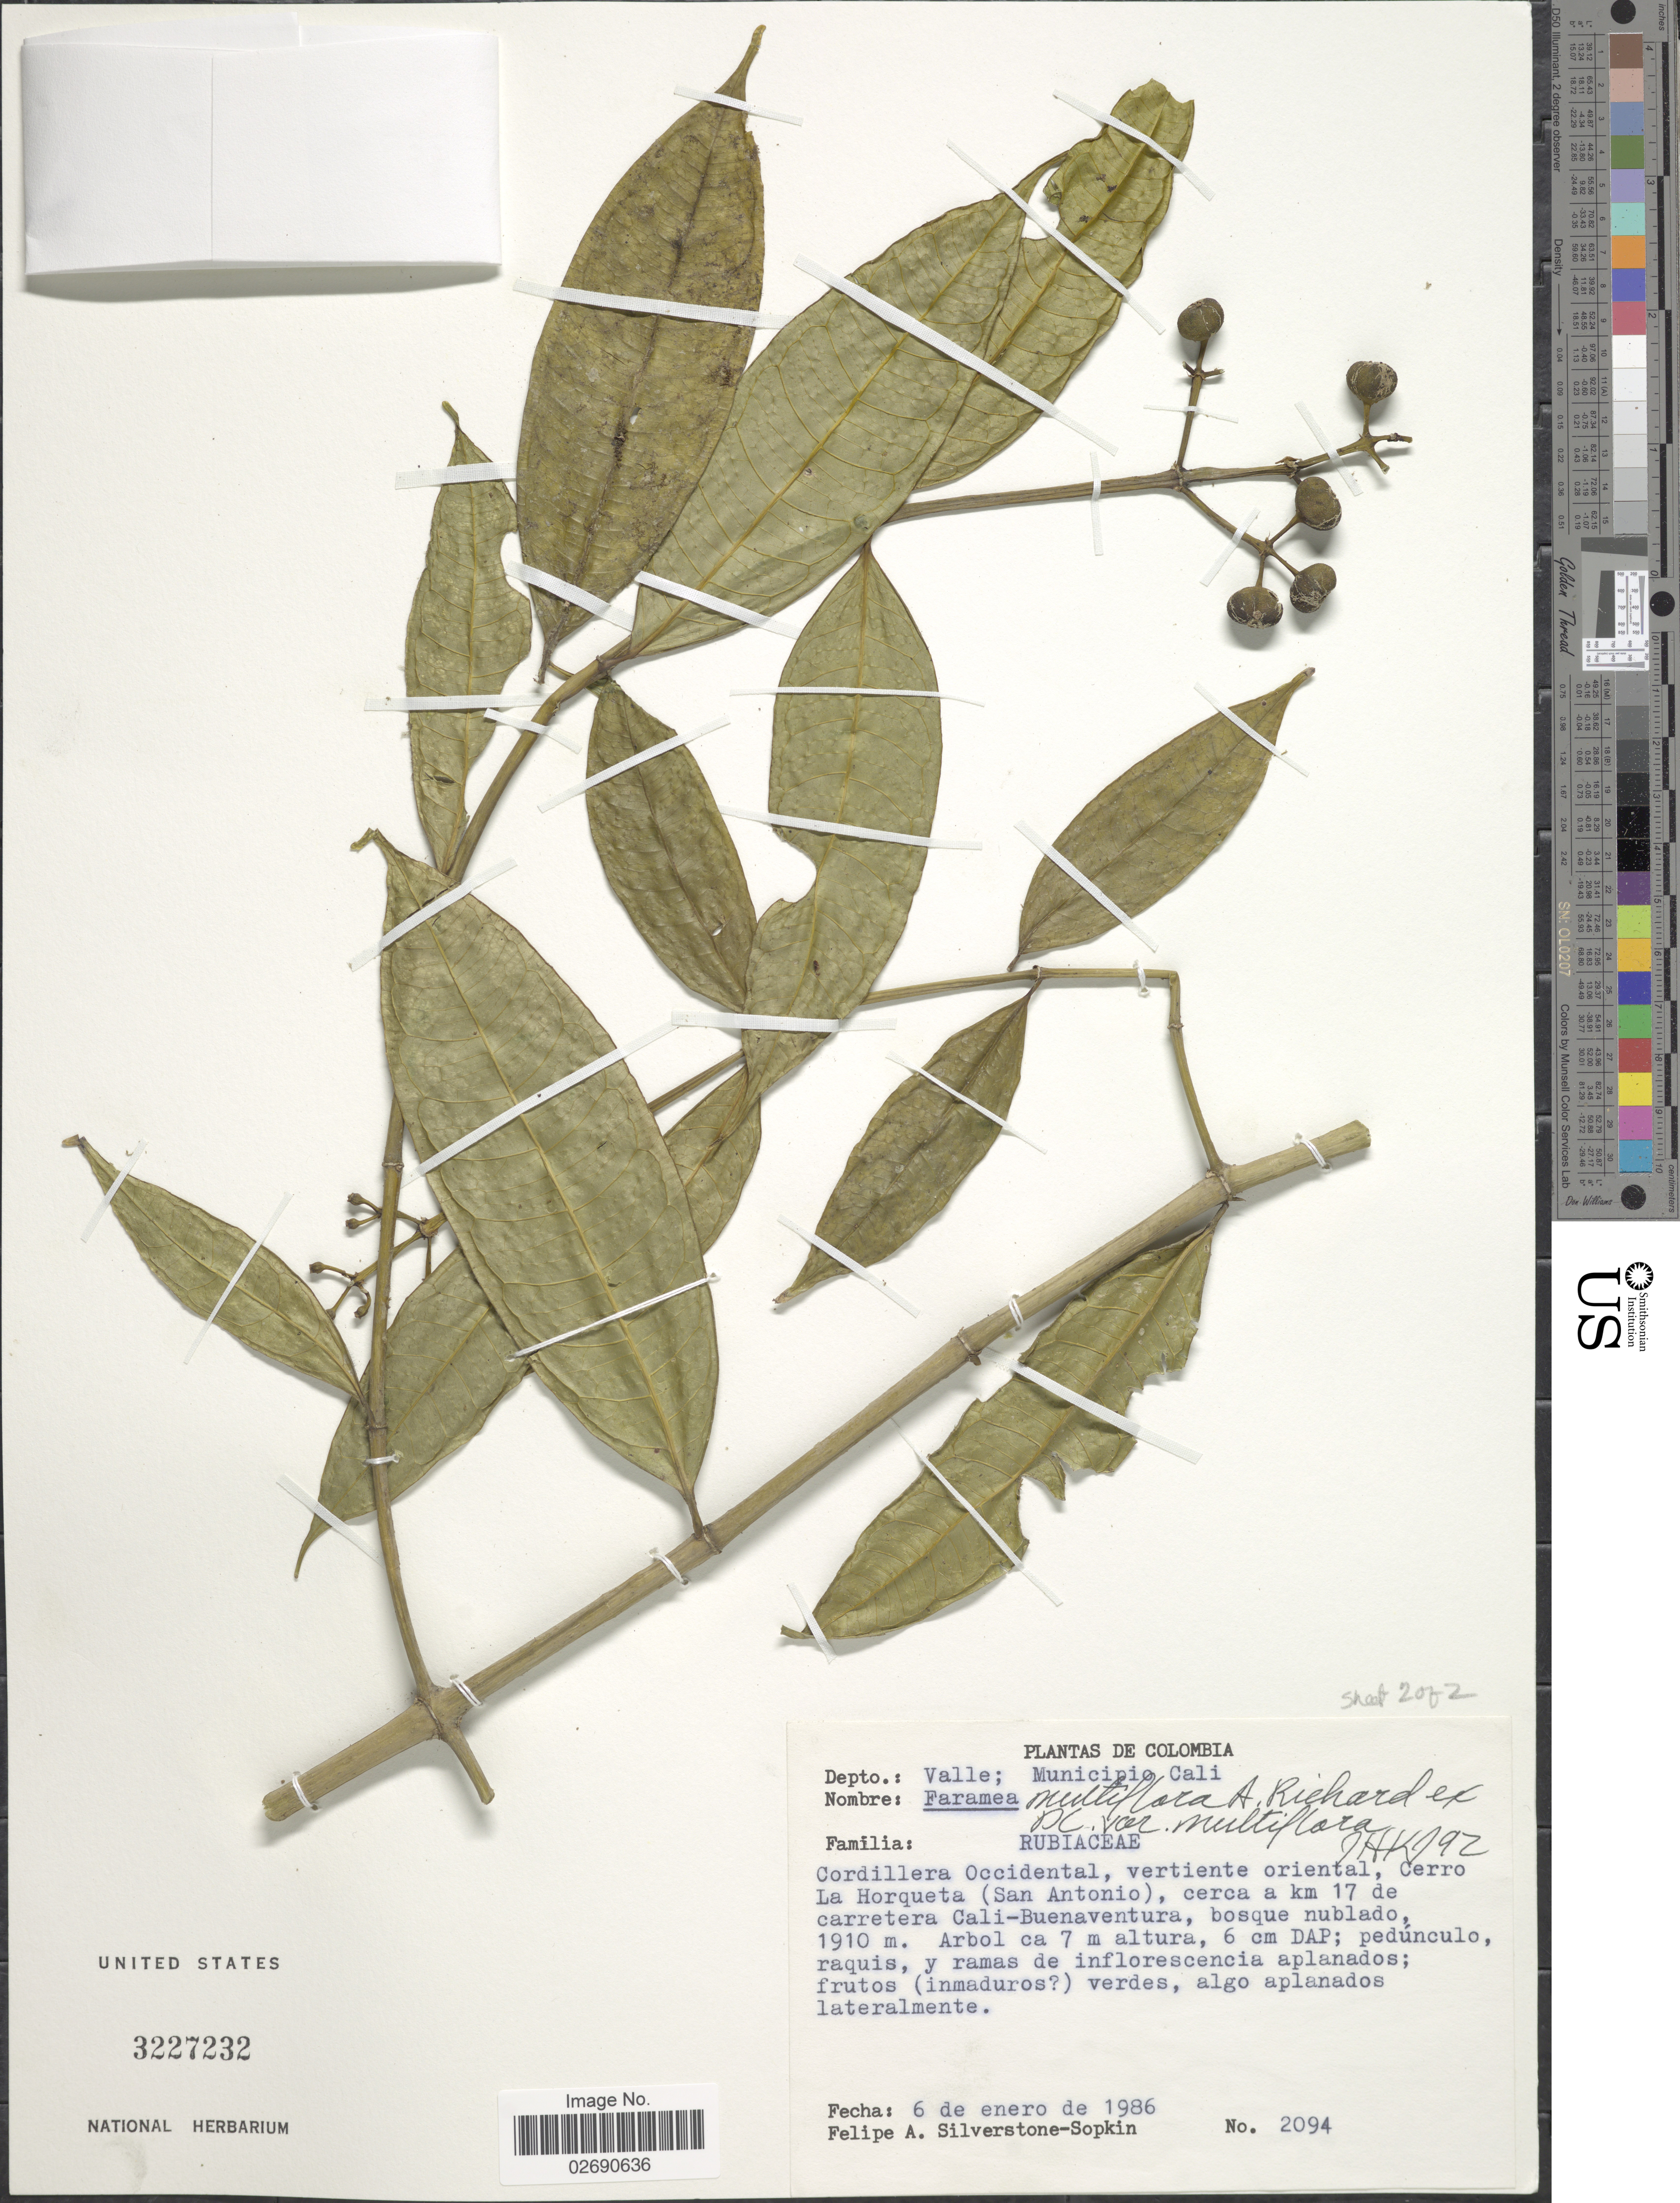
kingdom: Plantae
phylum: Tracheophyta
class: Magnoliopsida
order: Gentianales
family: Rubiaceae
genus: Faramea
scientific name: Faramea multiflora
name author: A. Rich. ex DC.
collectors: P. A. Silverstone-Sopkin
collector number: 2094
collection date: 1986-01-06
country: Colombia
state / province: Valle del Cauca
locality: Depto: Valle; Municipio Cali, Cordillera Occidental, vertiente oriental, Cerro La Horqueta (San Antonio), cerca a km 17 de carretera Cali-Buenaventura, bosque nublado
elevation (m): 1910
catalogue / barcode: US 3227232